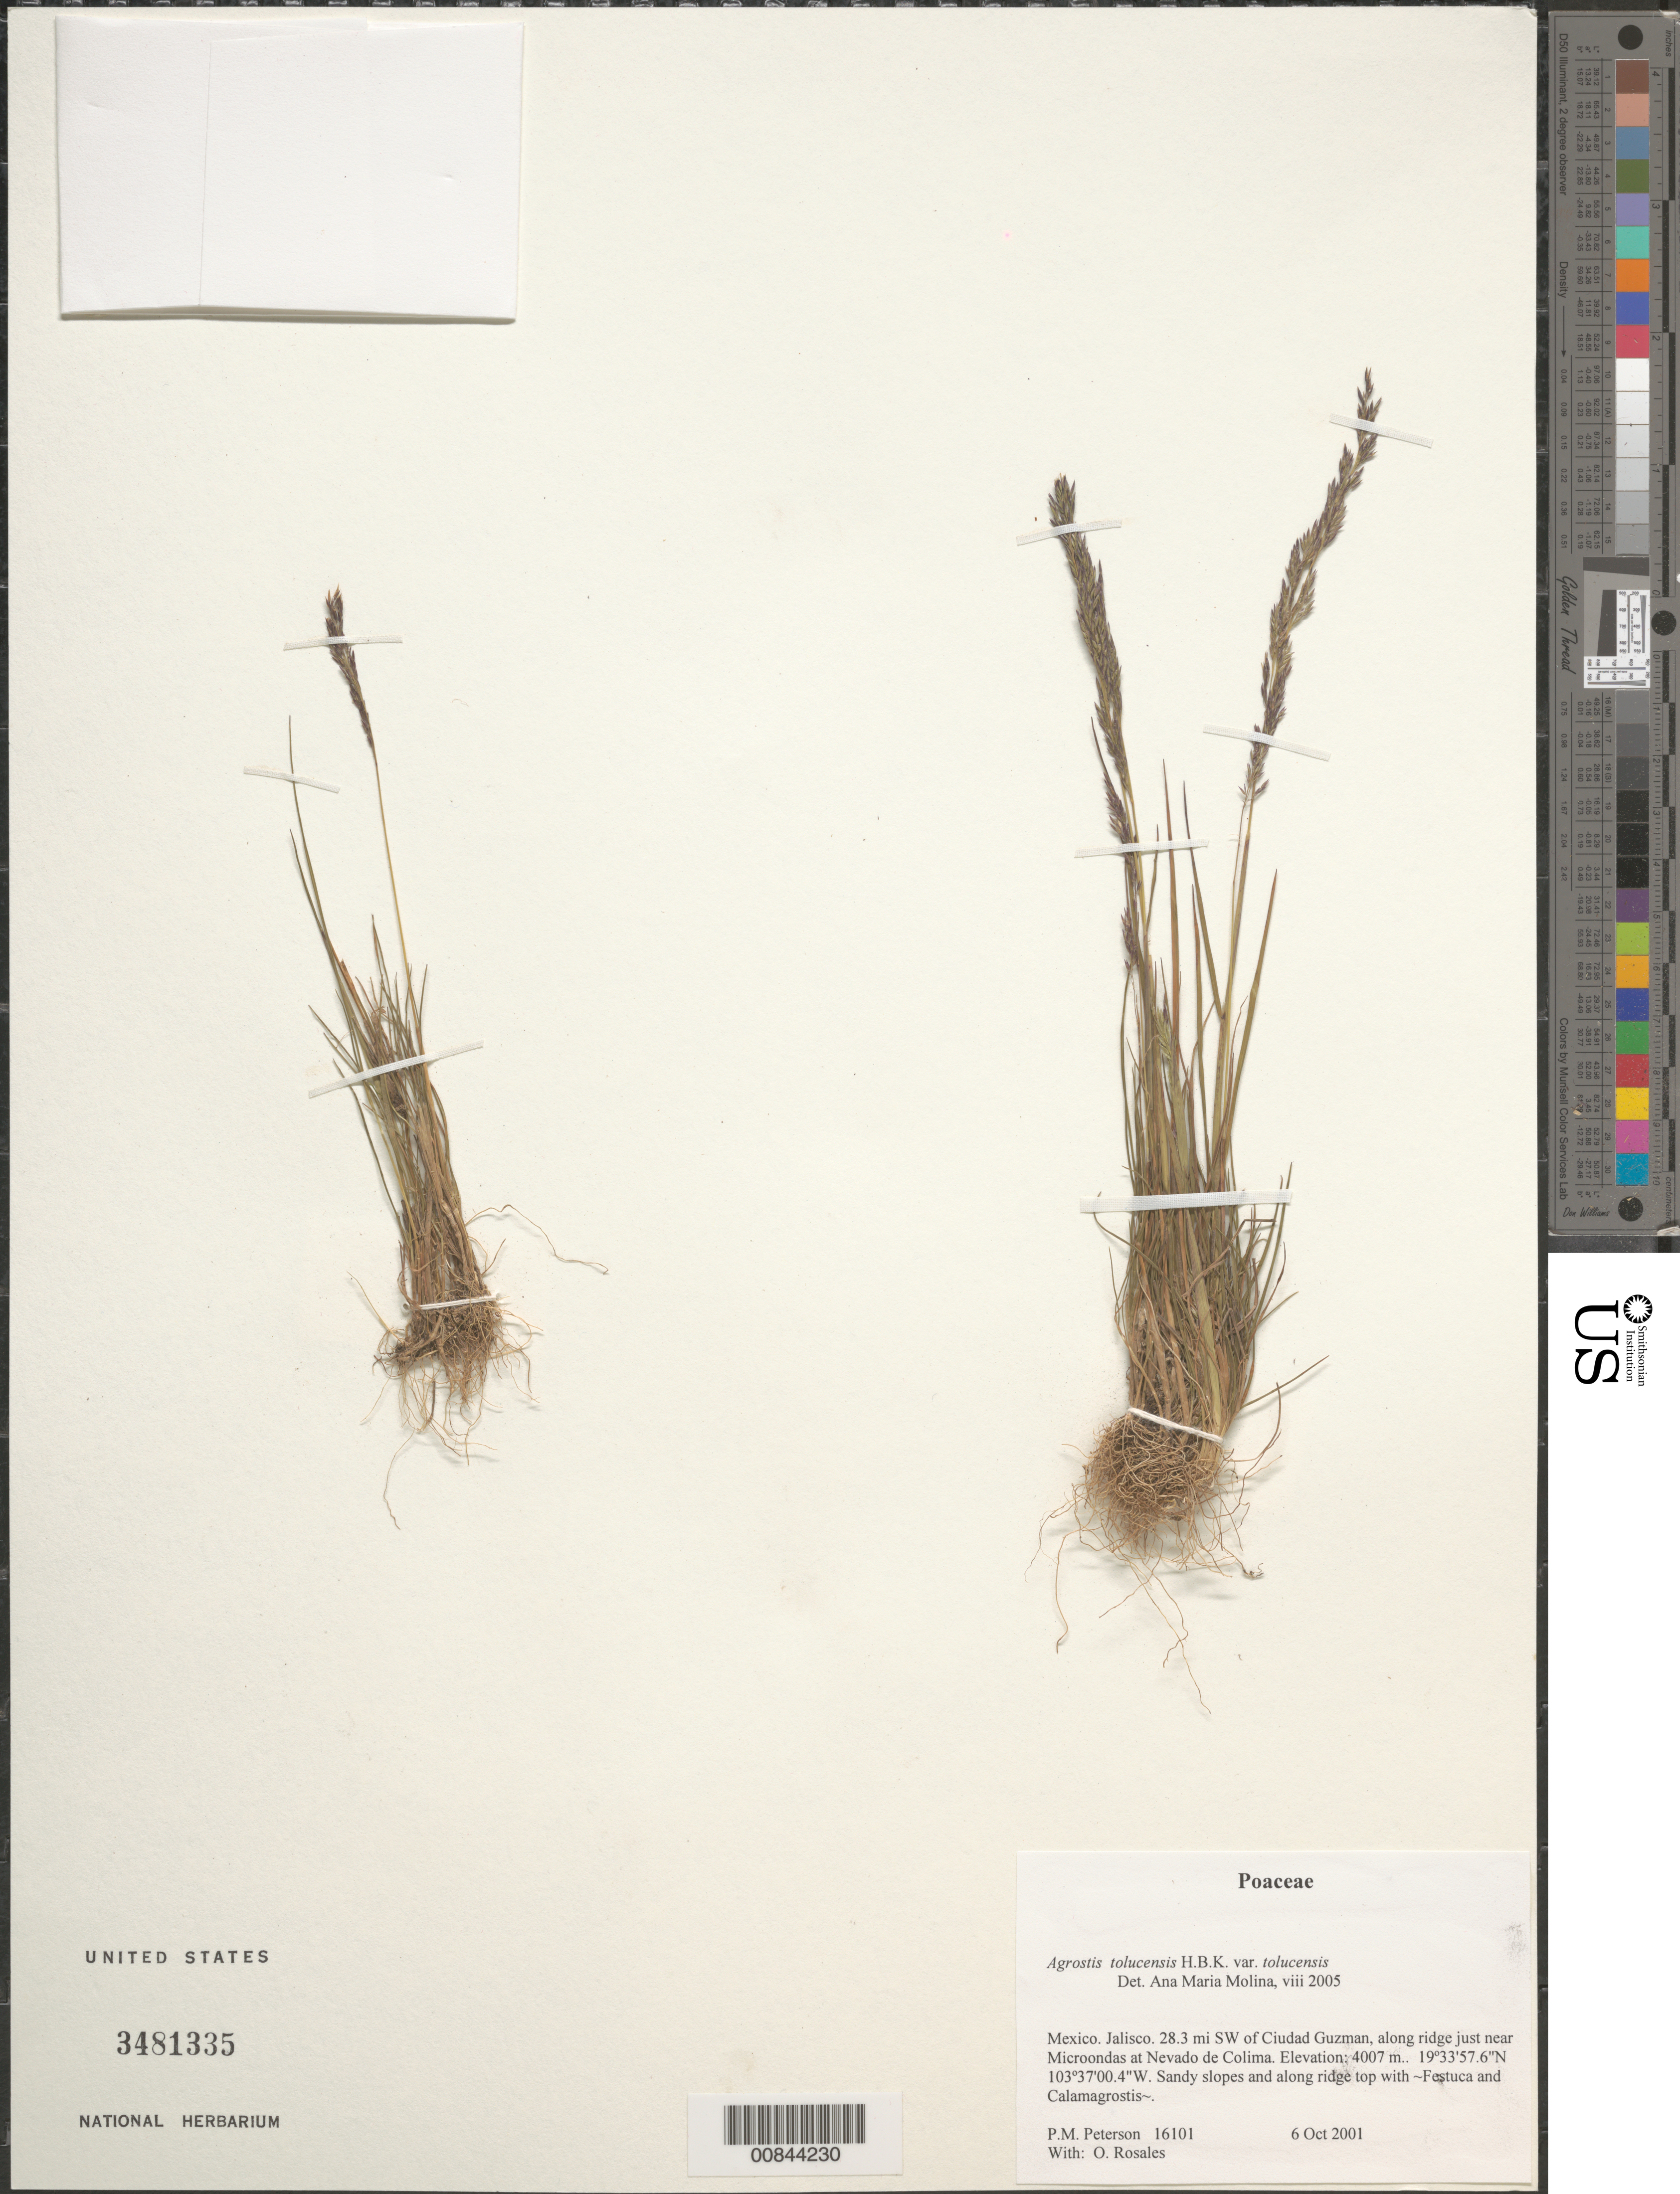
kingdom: Plantae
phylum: Tracheophyta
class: Liliopsida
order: Poales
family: Poaceae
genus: Agrostis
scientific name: Agrostis tolucensis var. tolucensis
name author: Kunth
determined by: Molina, Ana M. de R.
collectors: P. M. Peterson & O. Rosales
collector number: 16101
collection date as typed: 06 Oct 2001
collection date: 2001-10-06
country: Mexico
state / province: Jalisco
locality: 28.3 mi SW of Ciudad Guzman, along ridge just near Microondas at Nevado de Colima.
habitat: Sandy slopes and along ridge top with ~Festuca and Calamagrostis~.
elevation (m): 4007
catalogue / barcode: US 3481335